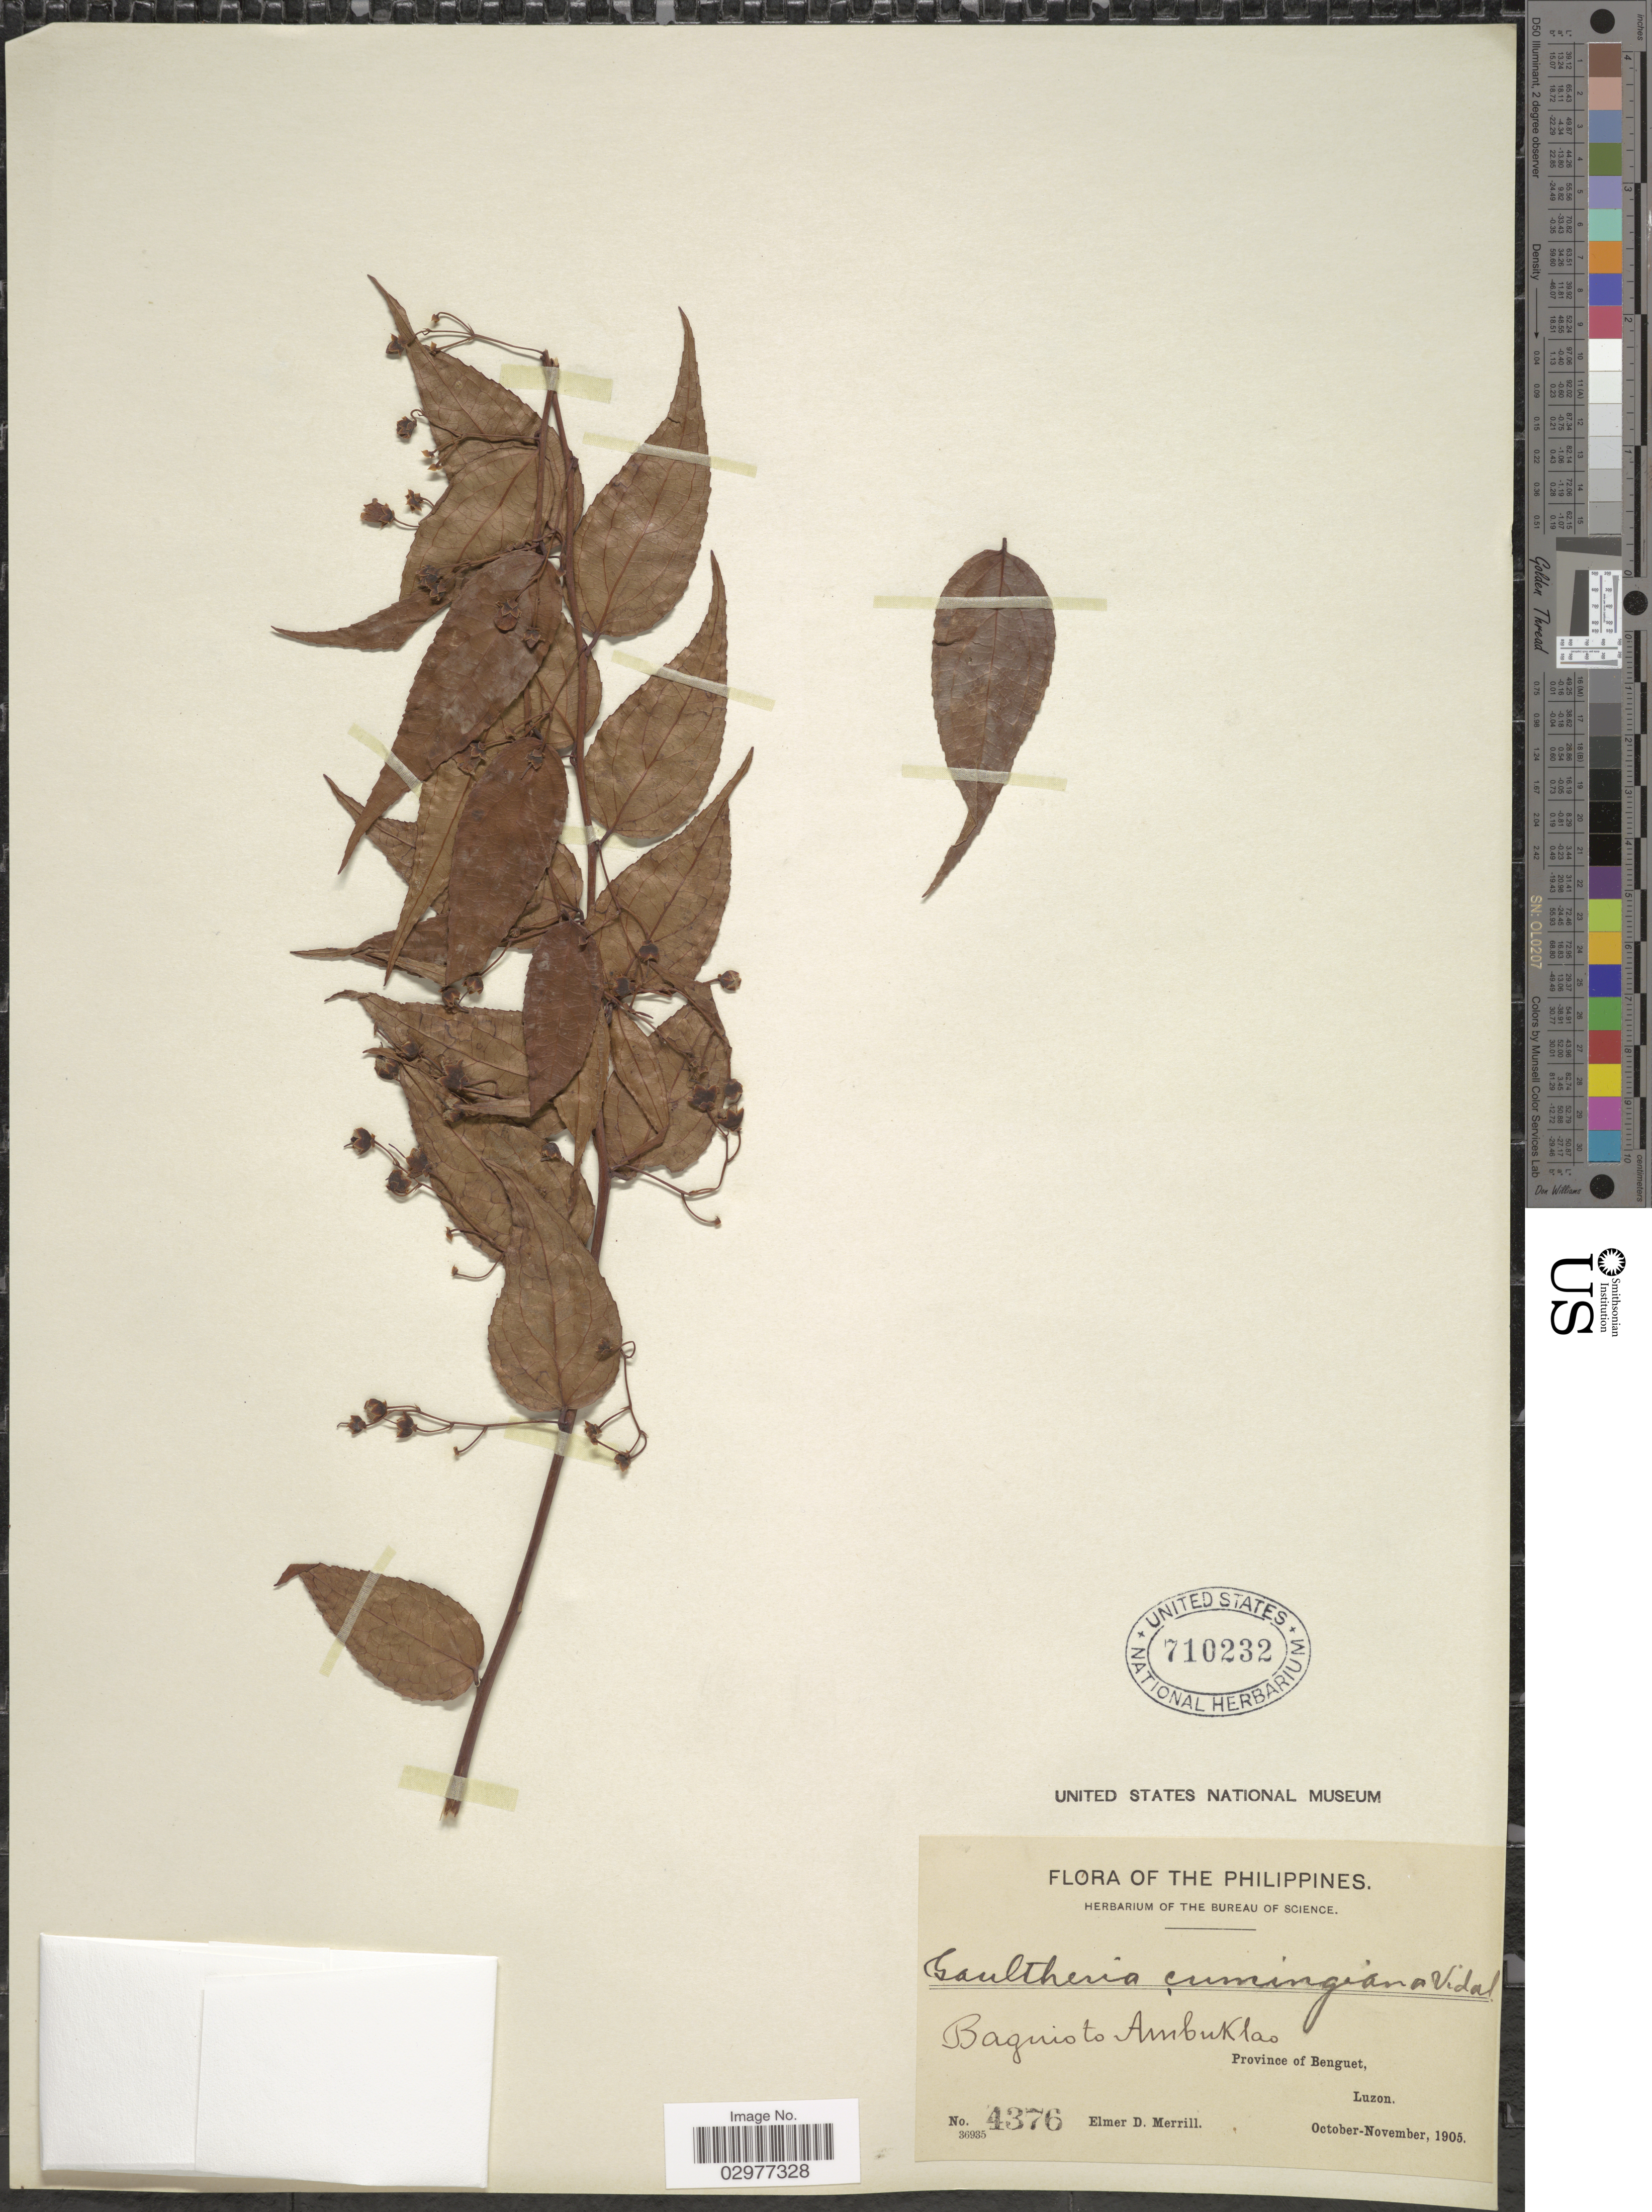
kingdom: Plantae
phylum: Tracheophyta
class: Magnoliopsida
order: Ericales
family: Ericaceae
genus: Gaultheria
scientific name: Gaultheria cumingiana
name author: S. Vidal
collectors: E. D. Merrill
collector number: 4376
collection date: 1905-10/1905-11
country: Philippines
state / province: Cordillera (Administrative Region)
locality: Baguio to Ambuklao, Province of Benguet, Luzon.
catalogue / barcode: US 710232